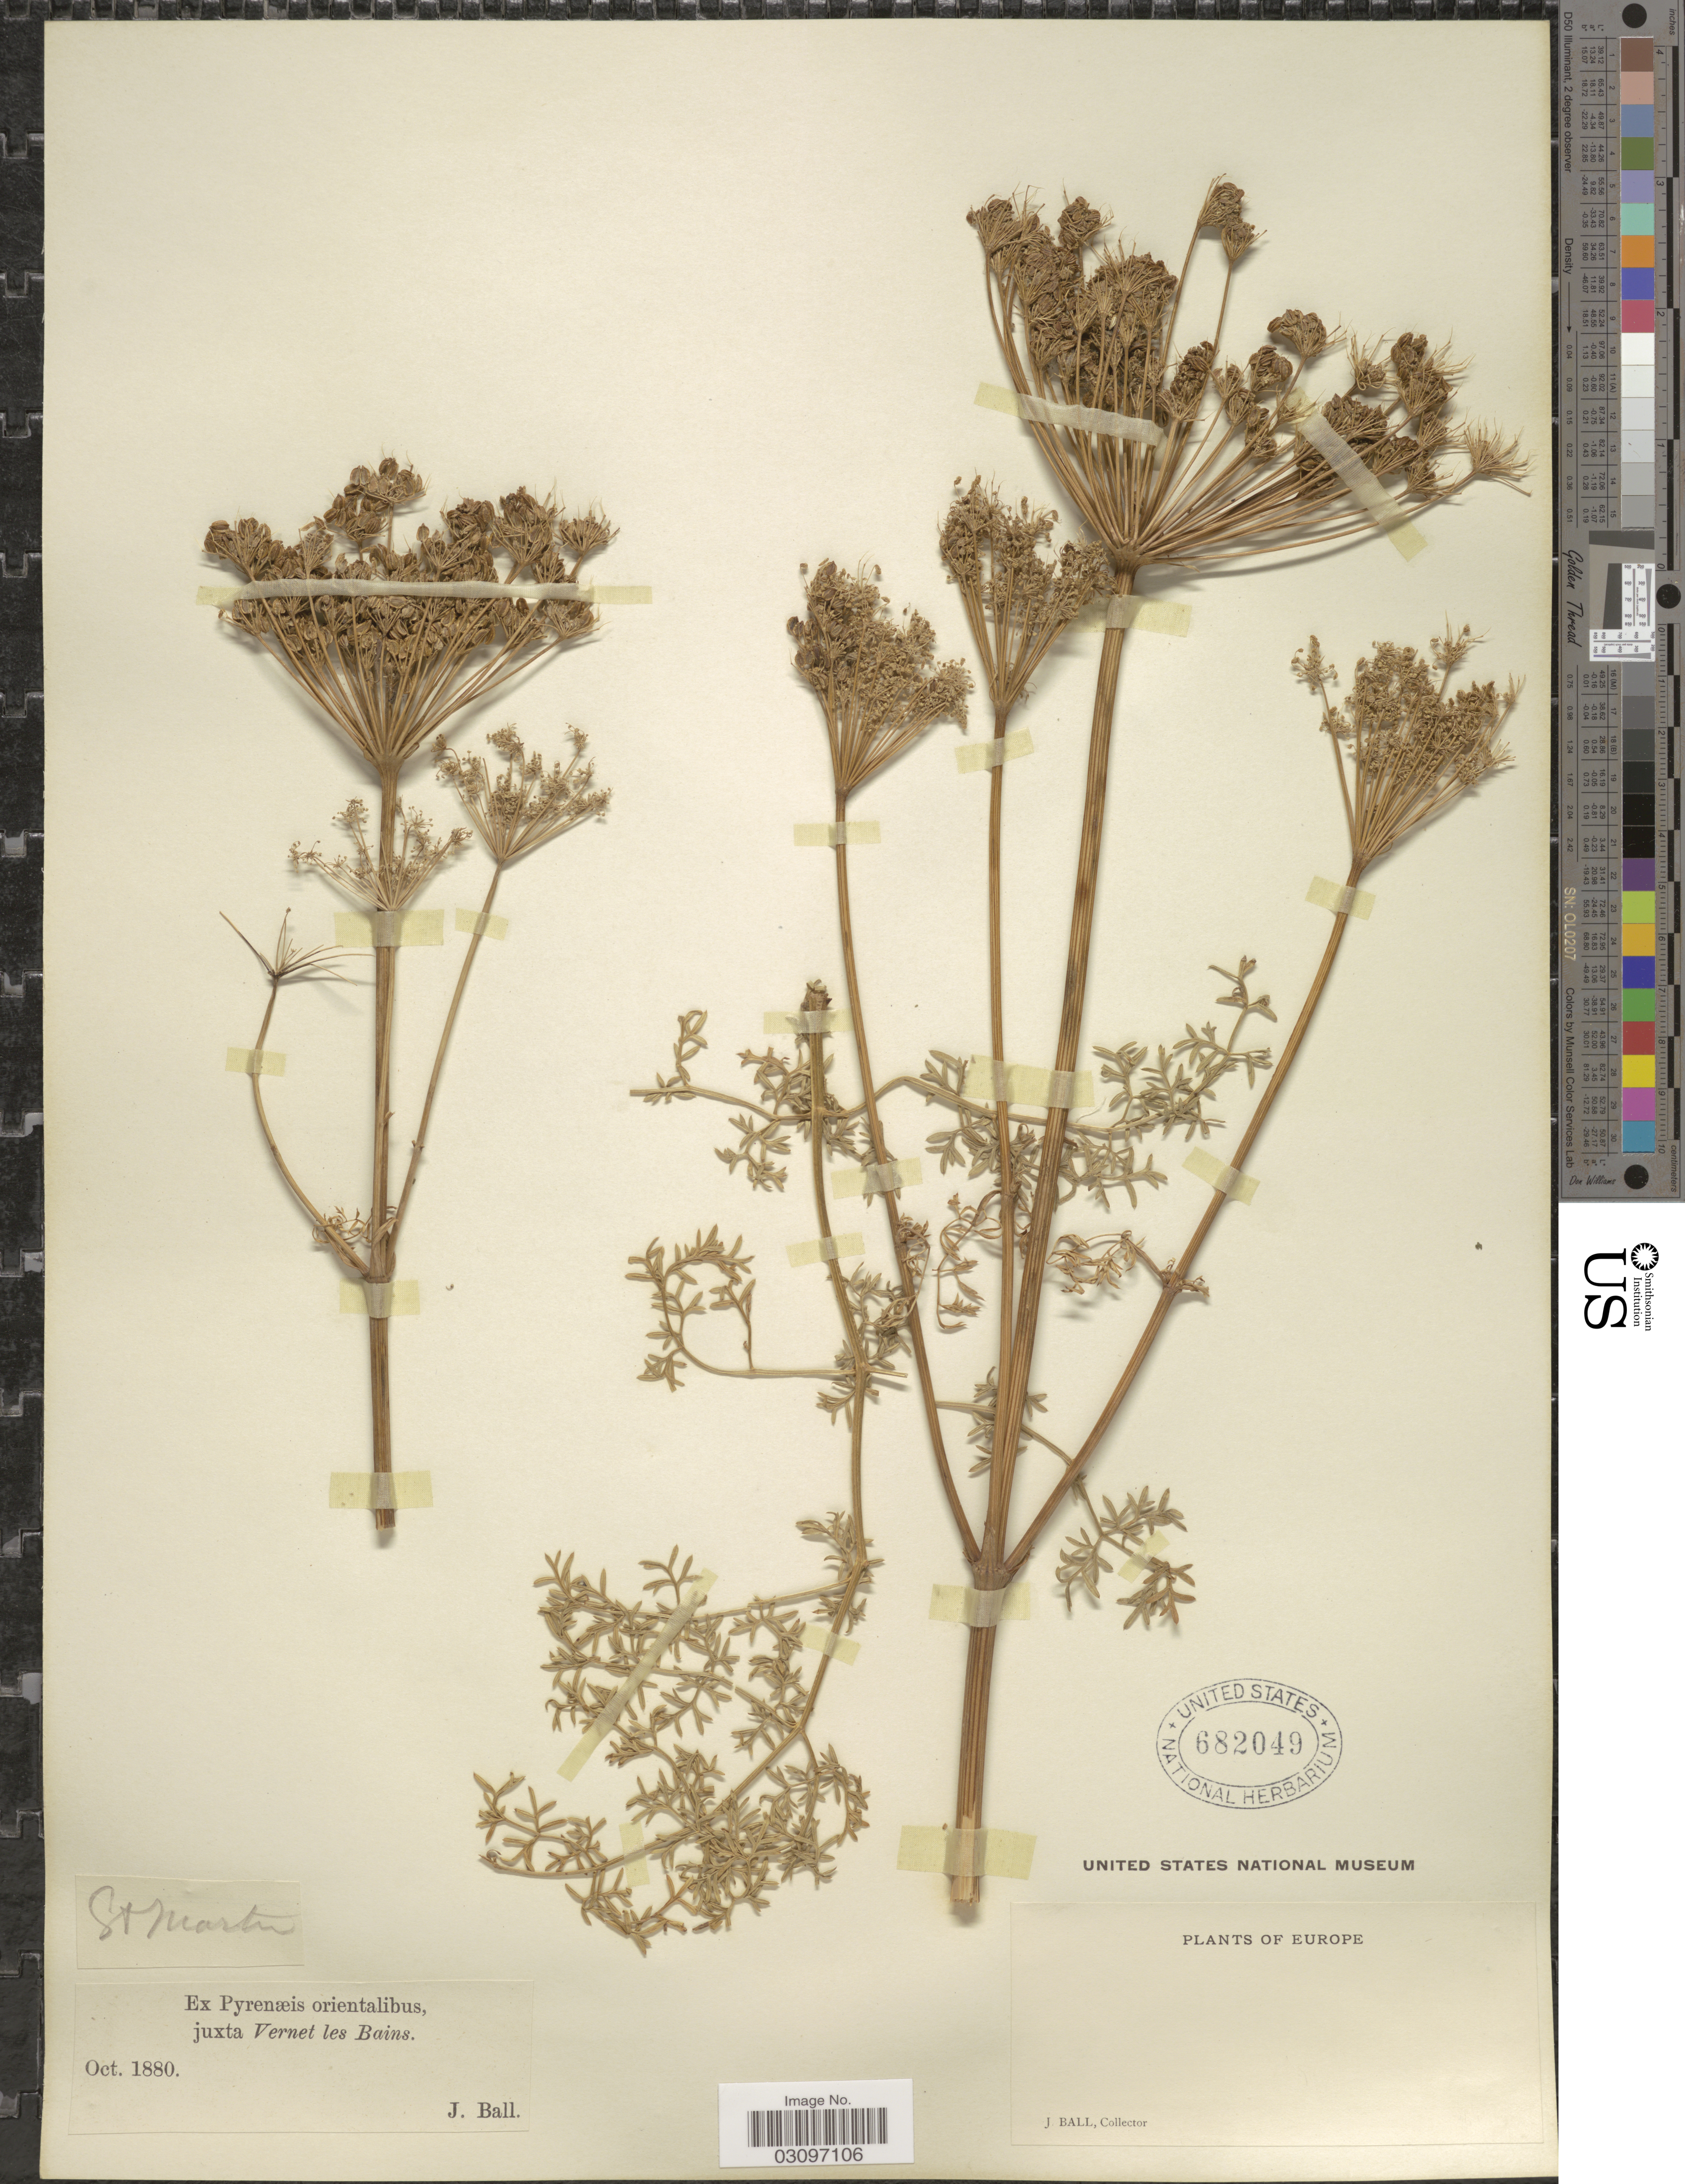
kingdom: Plantae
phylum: Tracheophyta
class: Magnoliopsida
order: Apiales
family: Apiaceae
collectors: J. Ball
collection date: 1880-10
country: France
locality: Europe. Ex Pyrenæis orientalibus, juxta Vernet les Bains. St. Martin.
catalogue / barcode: US 682049